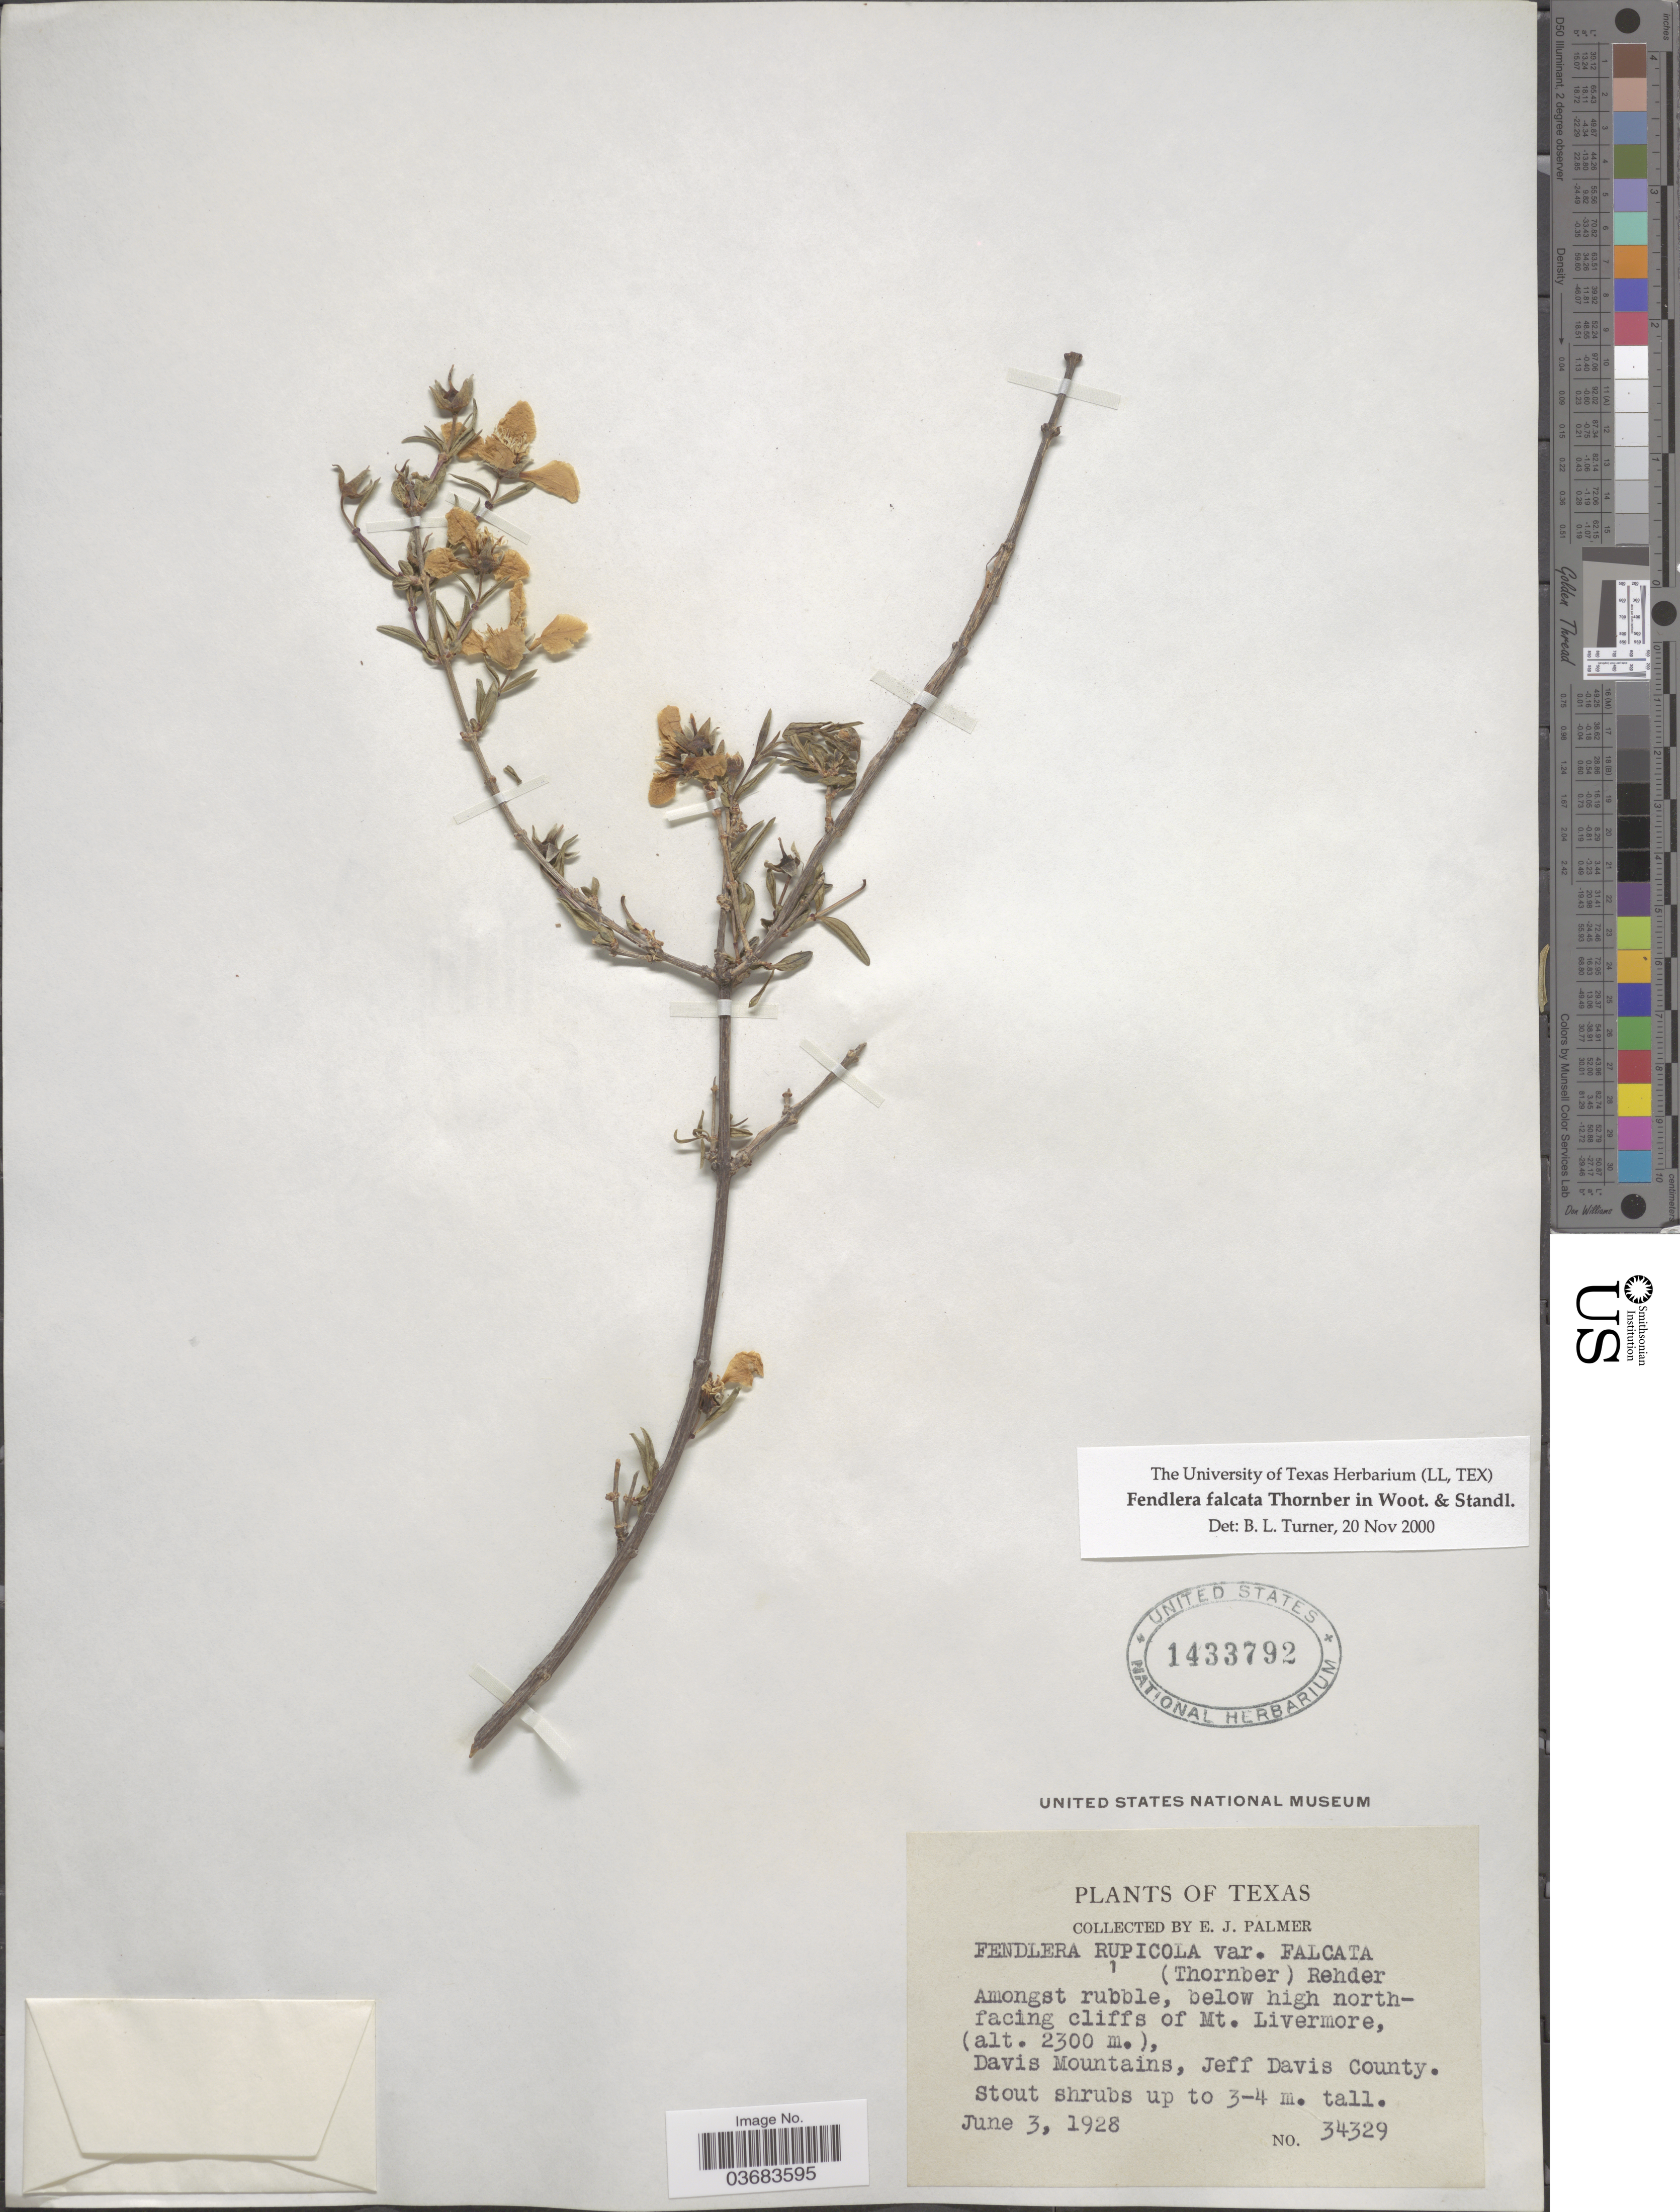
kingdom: Plantae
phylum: Tracheophyta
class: Magnoliopsida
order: Cornales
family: Hydrangeaceae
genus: Fendlera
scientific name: Fendlera rupicola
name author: Englem. & A. Gray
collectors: E. J. Palmer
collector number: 34329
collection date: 1928-06-03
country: United States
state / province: Texas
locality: Below high northfacing cliffs of Mt. Livermore. Davis Mountains, Jeff Davis County.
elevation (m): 2300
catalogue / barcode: US 1433792